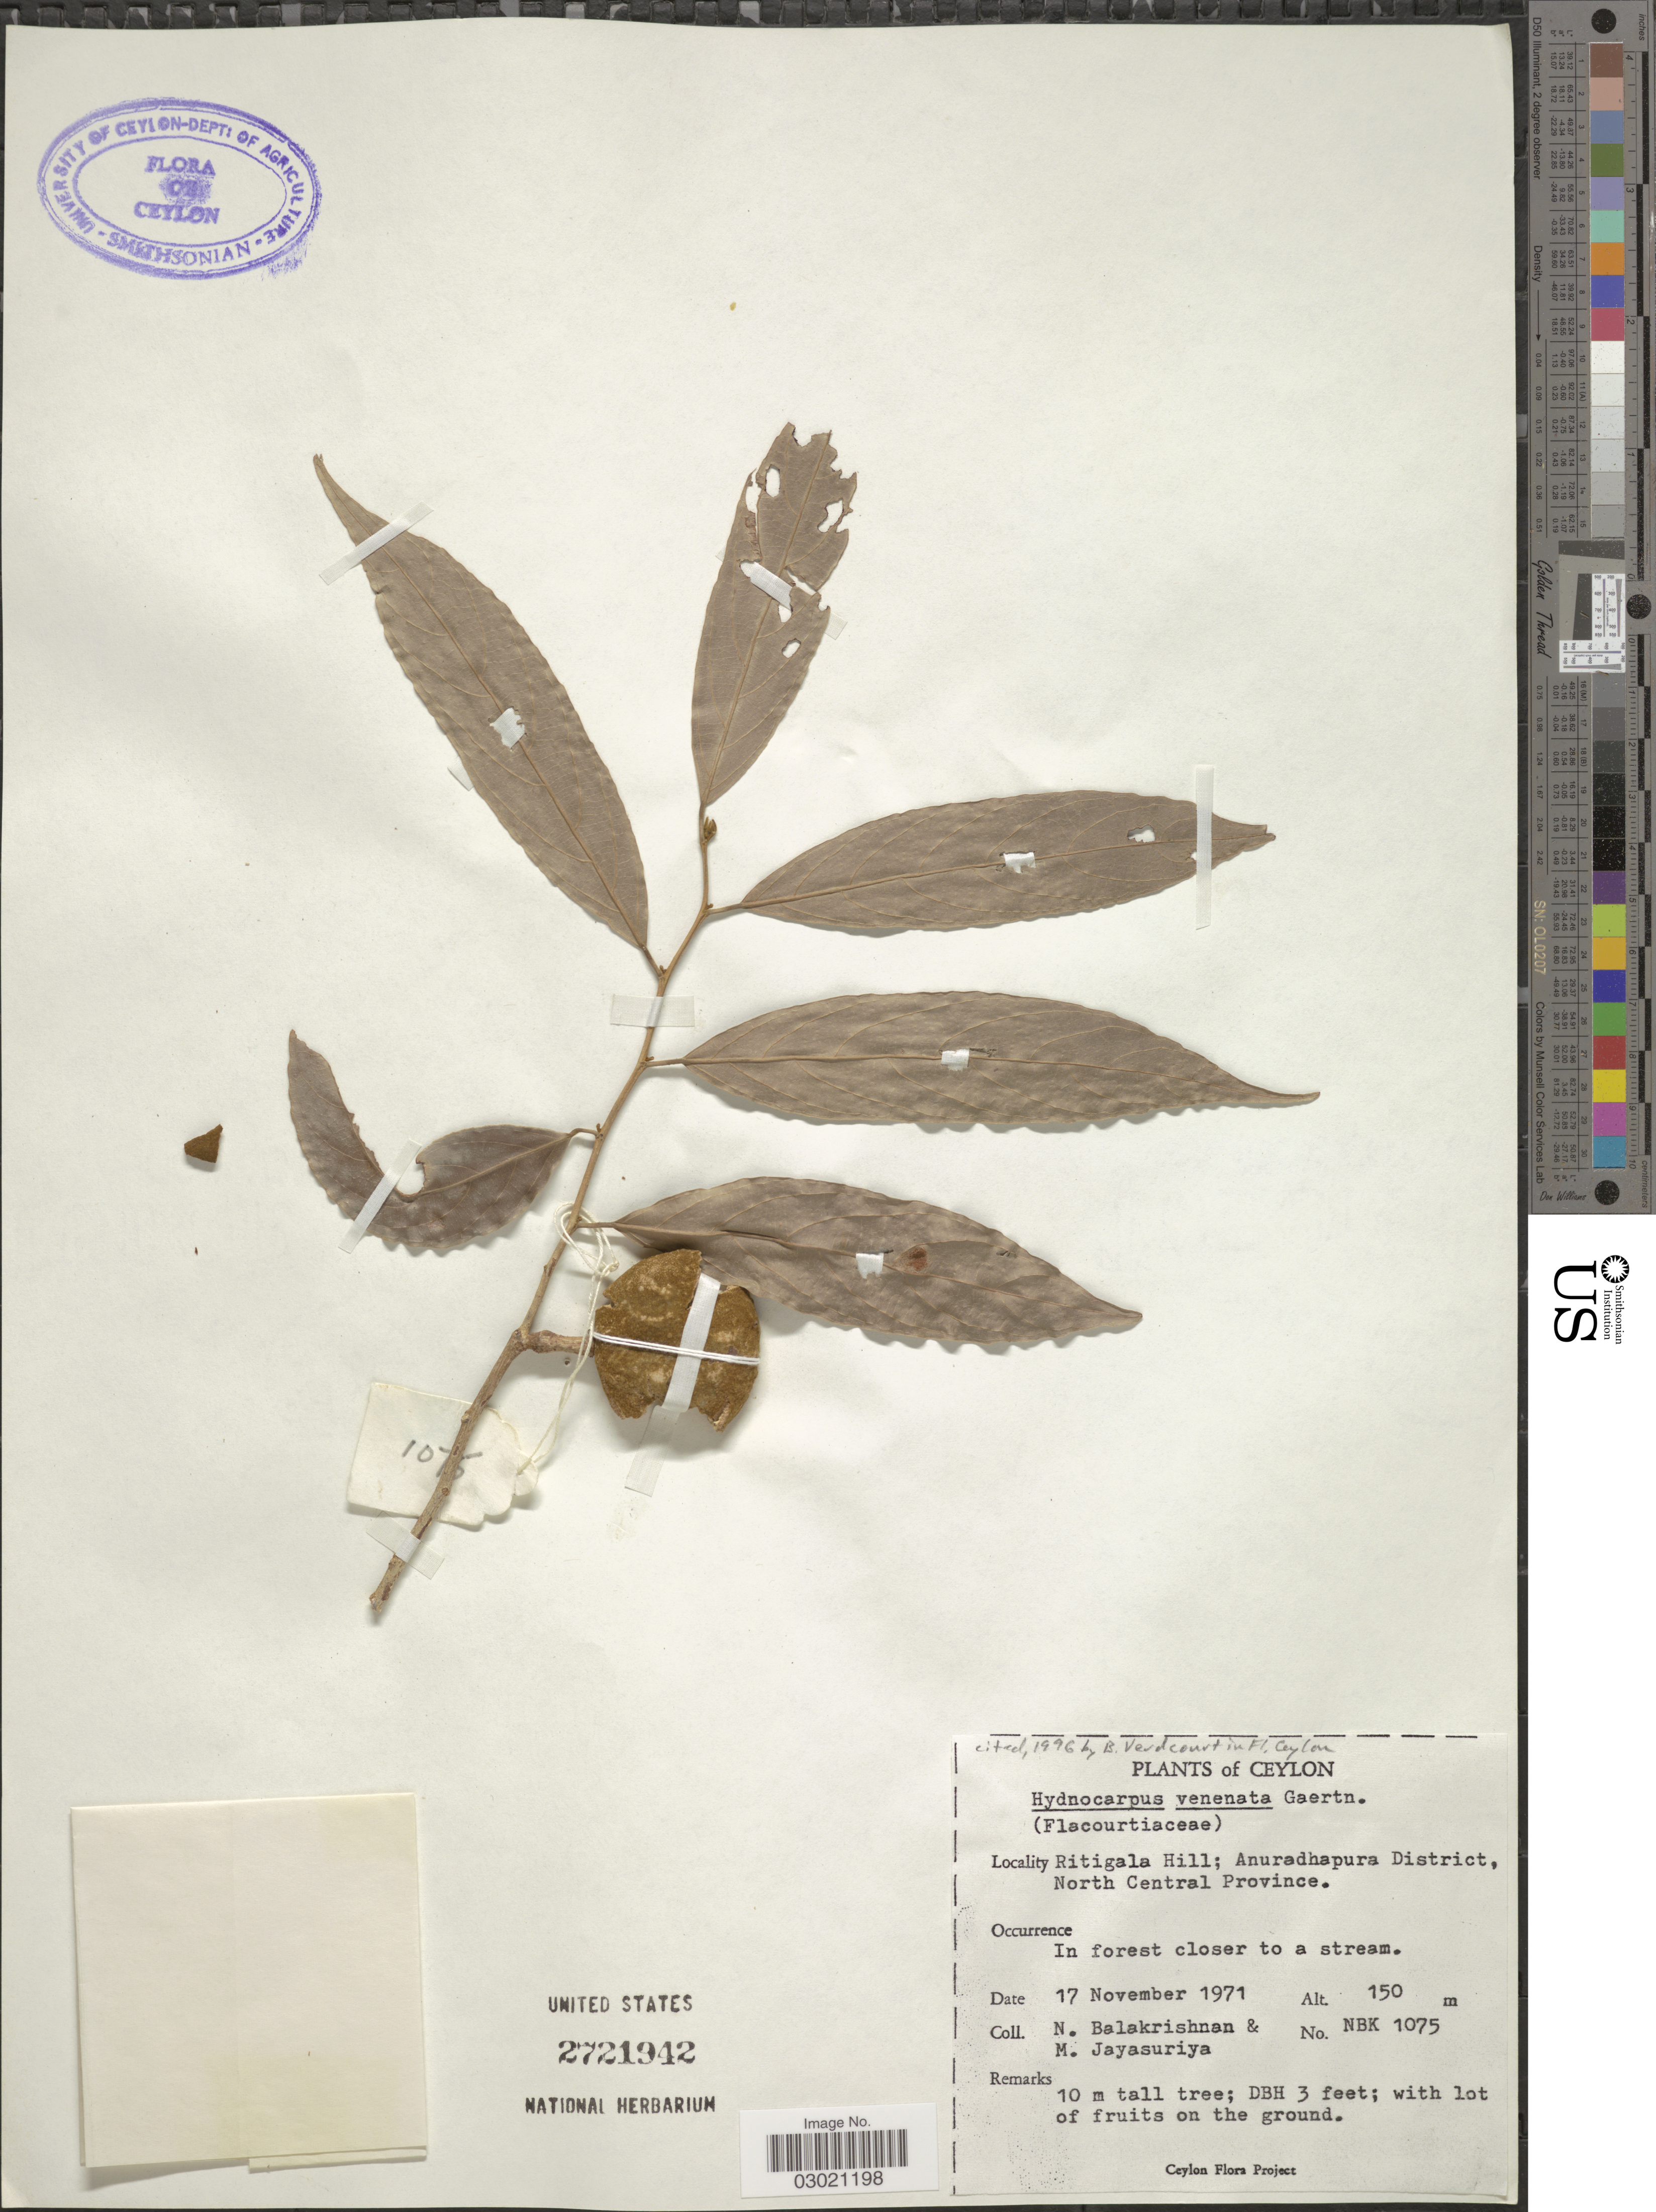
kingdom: Plantae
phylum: Tracheophyta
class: Magnoliopsida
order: Malpighiales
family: Achariaceae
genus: Hydnocarpus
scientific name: Hydnocarpus venenatus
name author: Gaertn.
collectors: N. Balakrishnan & M. Jayasuriya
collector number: NBK1075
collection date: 1971-11-17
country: Sri Lanka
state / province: North Central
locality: Ceylon, Ritigala Hill; Anuradhapura District.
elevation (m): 150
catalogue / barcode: US 2721942